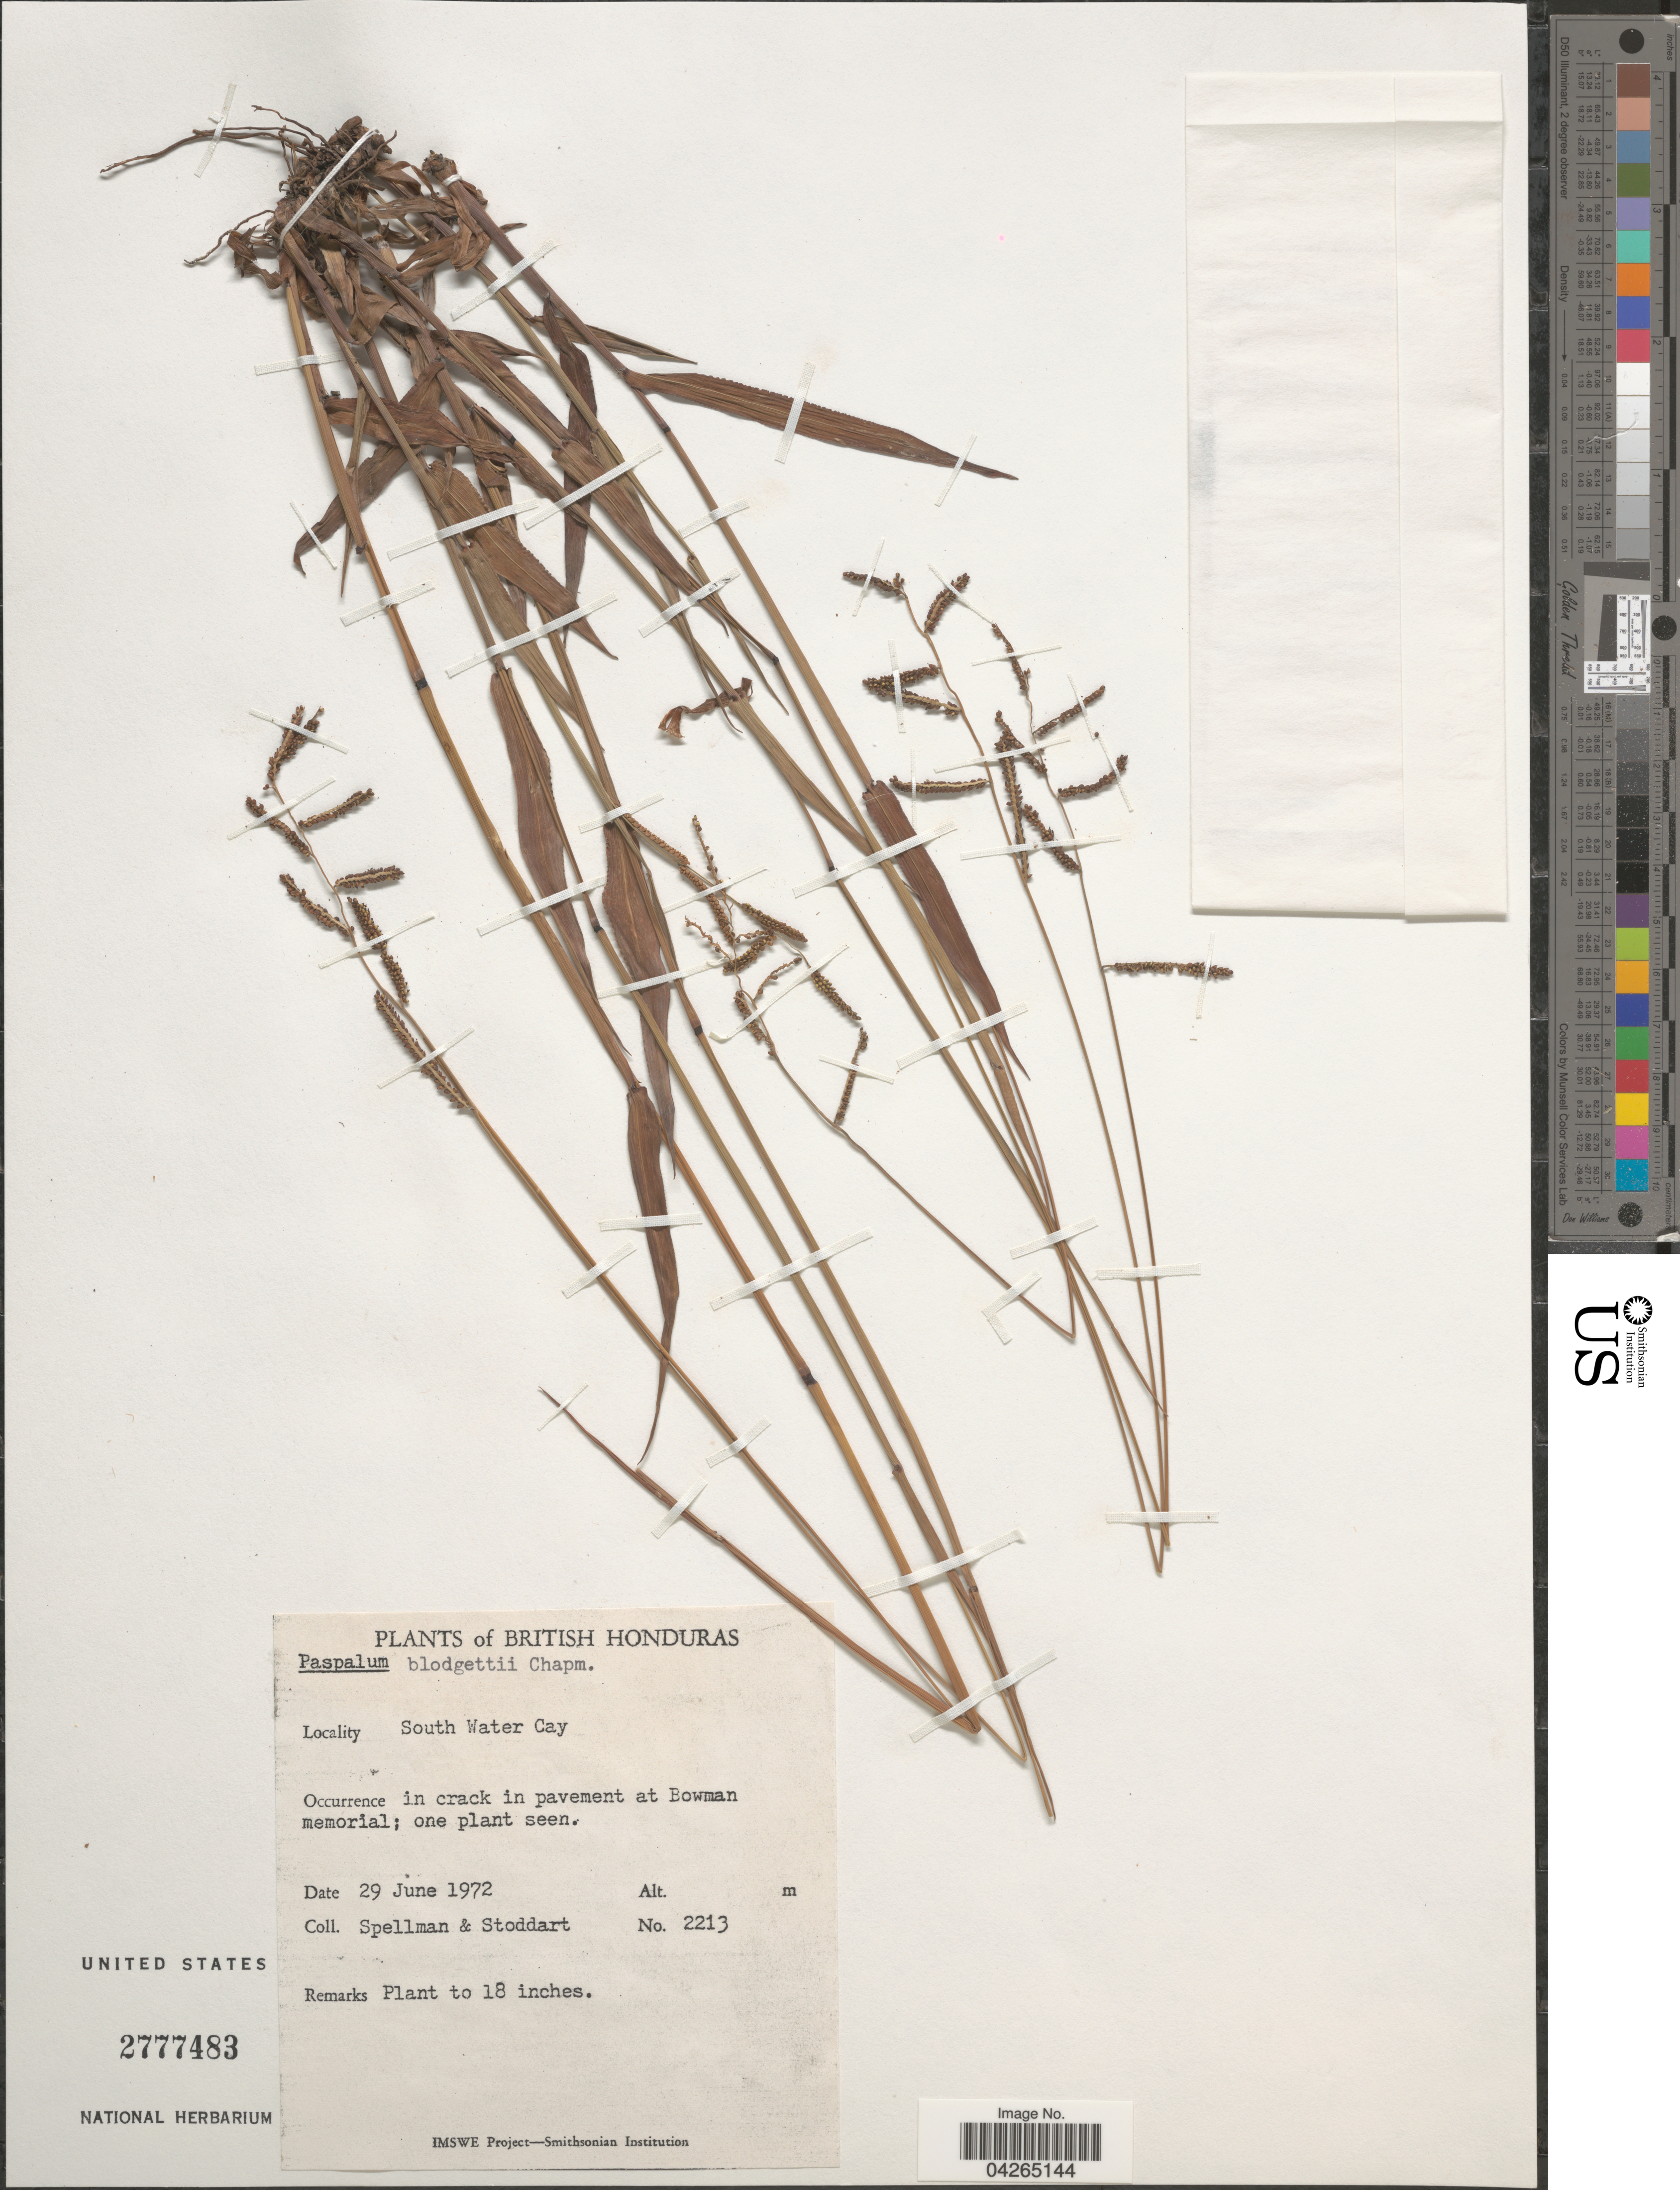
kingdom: Plantae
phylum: Tracheophyta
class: Liliopsida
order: Poales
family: Poaceae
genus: Paspalum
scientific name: Paspalum blodgettii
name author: Chapm.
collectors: Spellman, -- & -. Stoddart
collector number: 2213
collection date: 1972-06-29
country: Belize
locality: British Honduras. South Water Cay.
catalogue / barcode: US 2777483